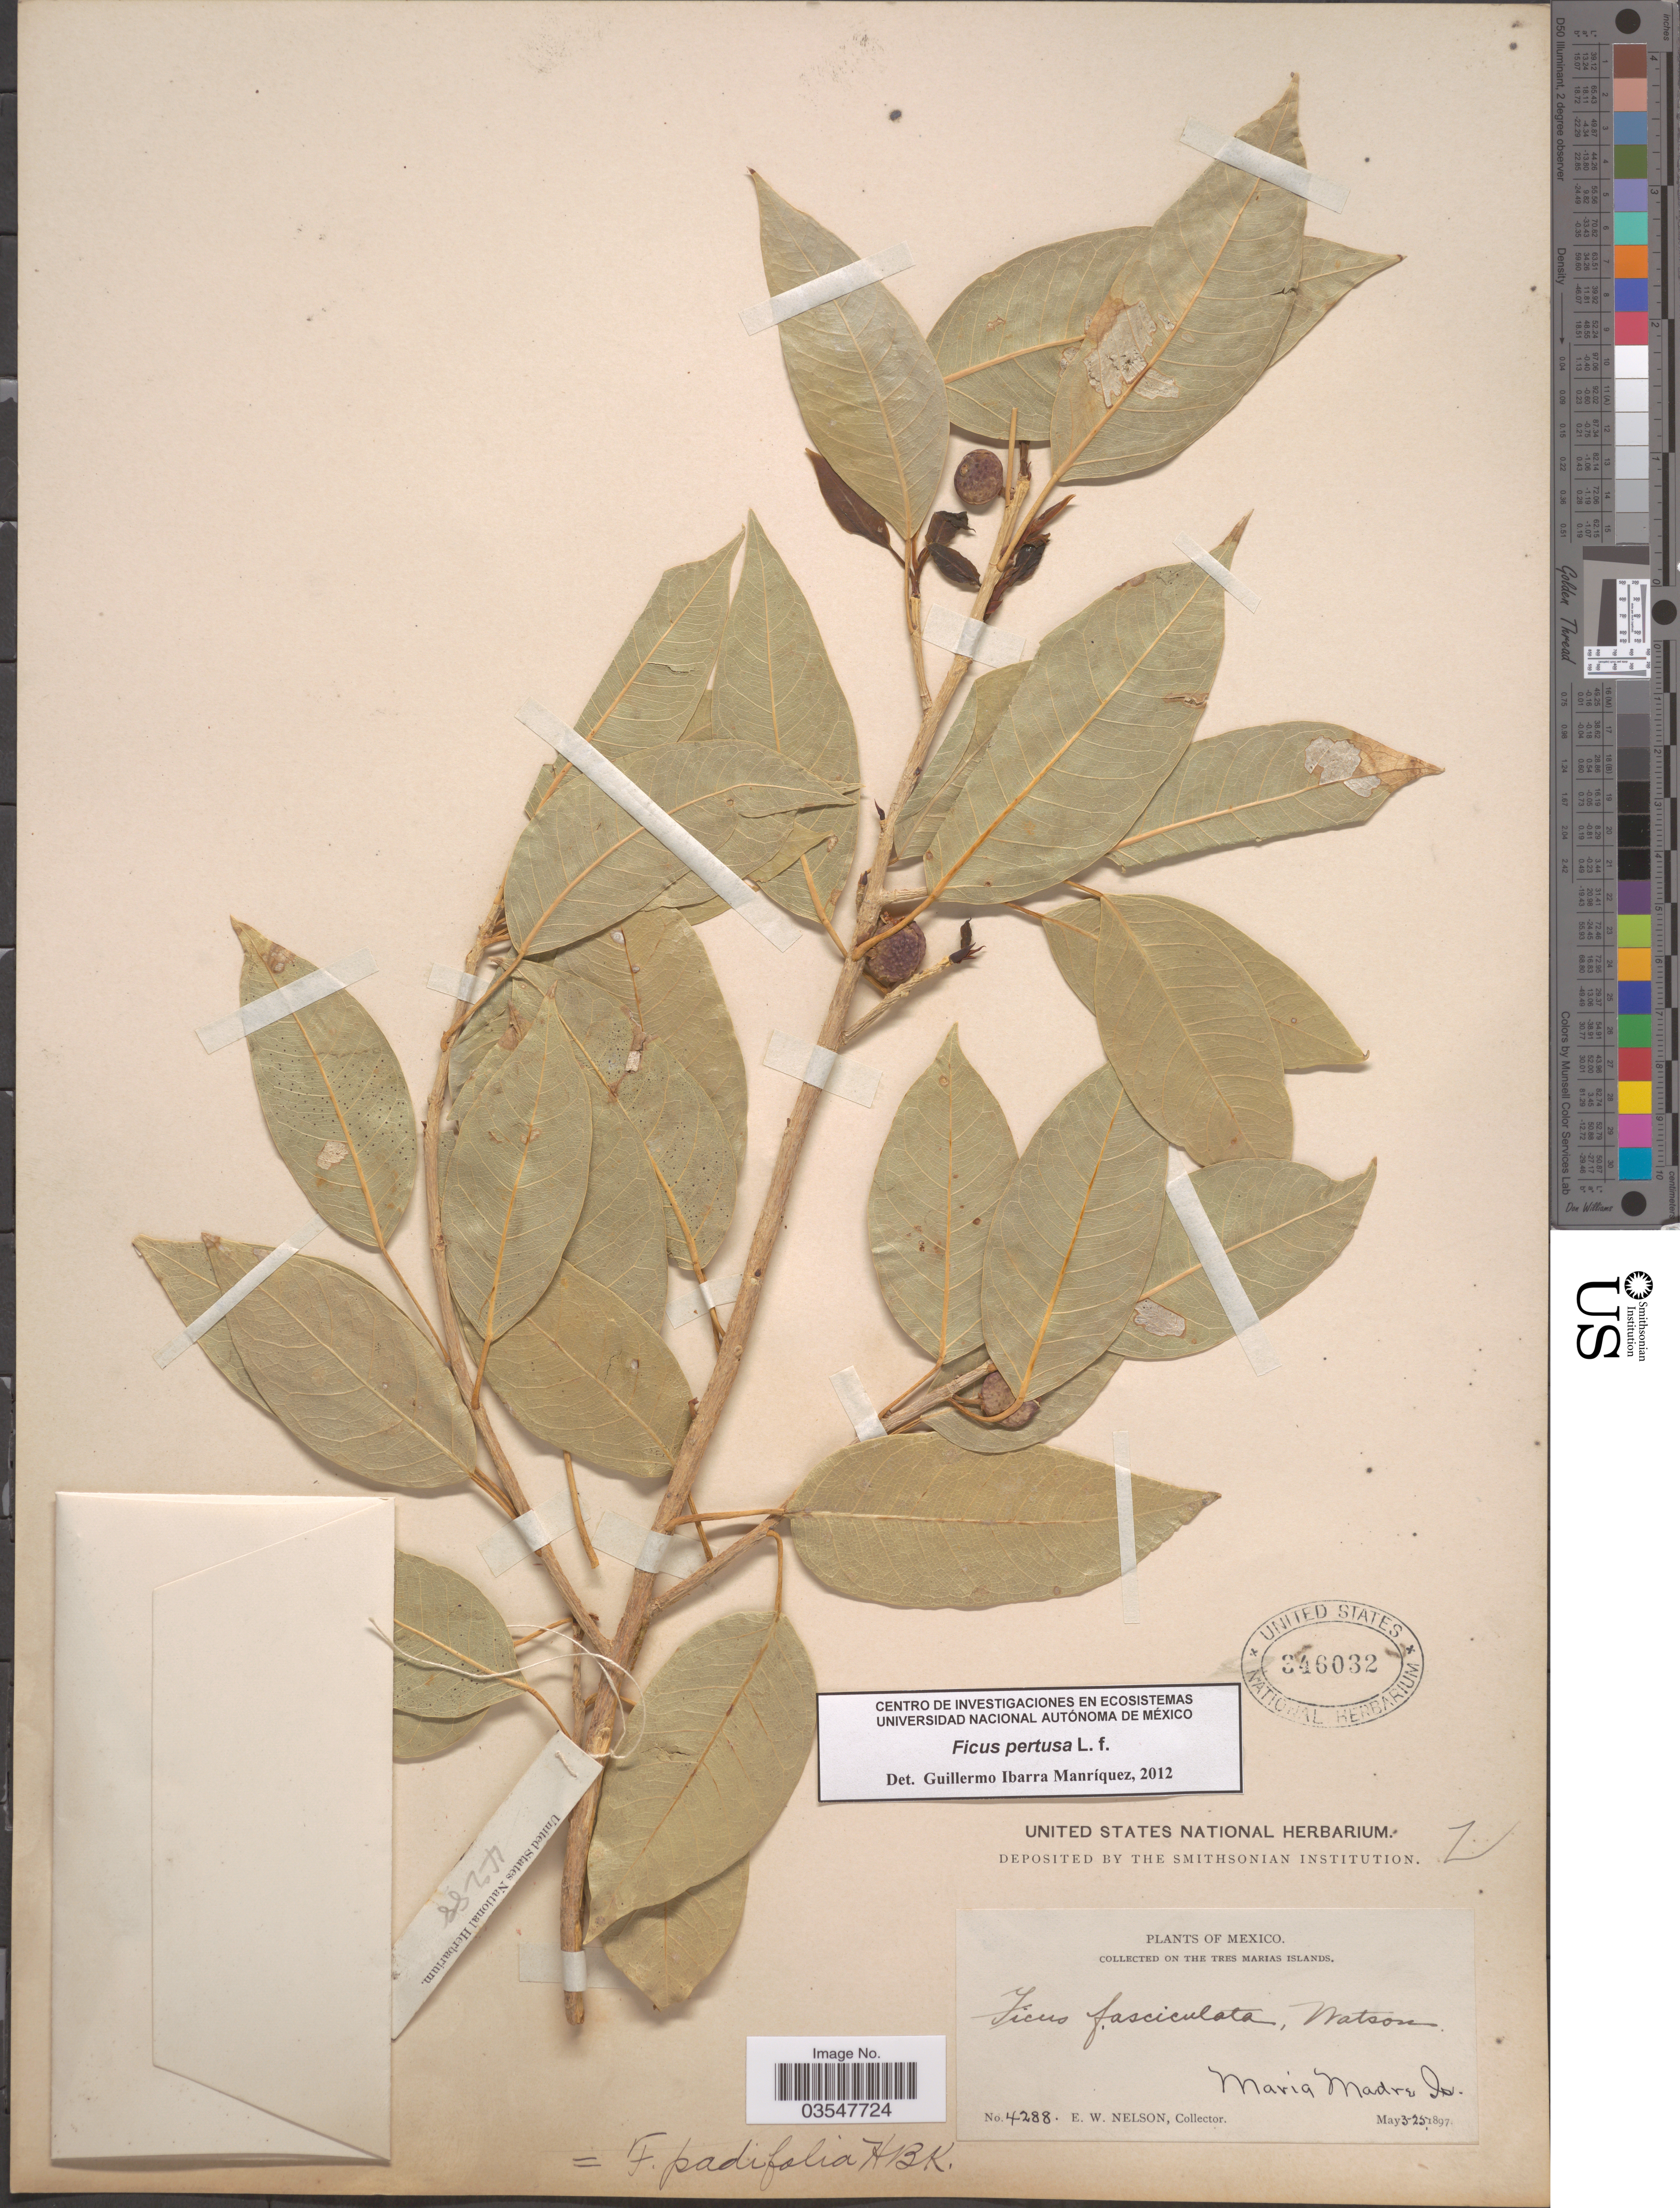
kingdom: Plantae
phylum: Tracheophyta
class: Magnoliopsida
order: Rosales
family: Moraceae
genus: Ficus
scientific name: Ficus pertusa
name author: L. f.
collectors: E. W. Nelson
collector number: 4288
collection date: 1897-05-03/1897-05-25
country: Mexico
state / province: Nayarit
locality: The Tres Marias Islands. Maria Madre Is.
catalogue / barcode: US 346032